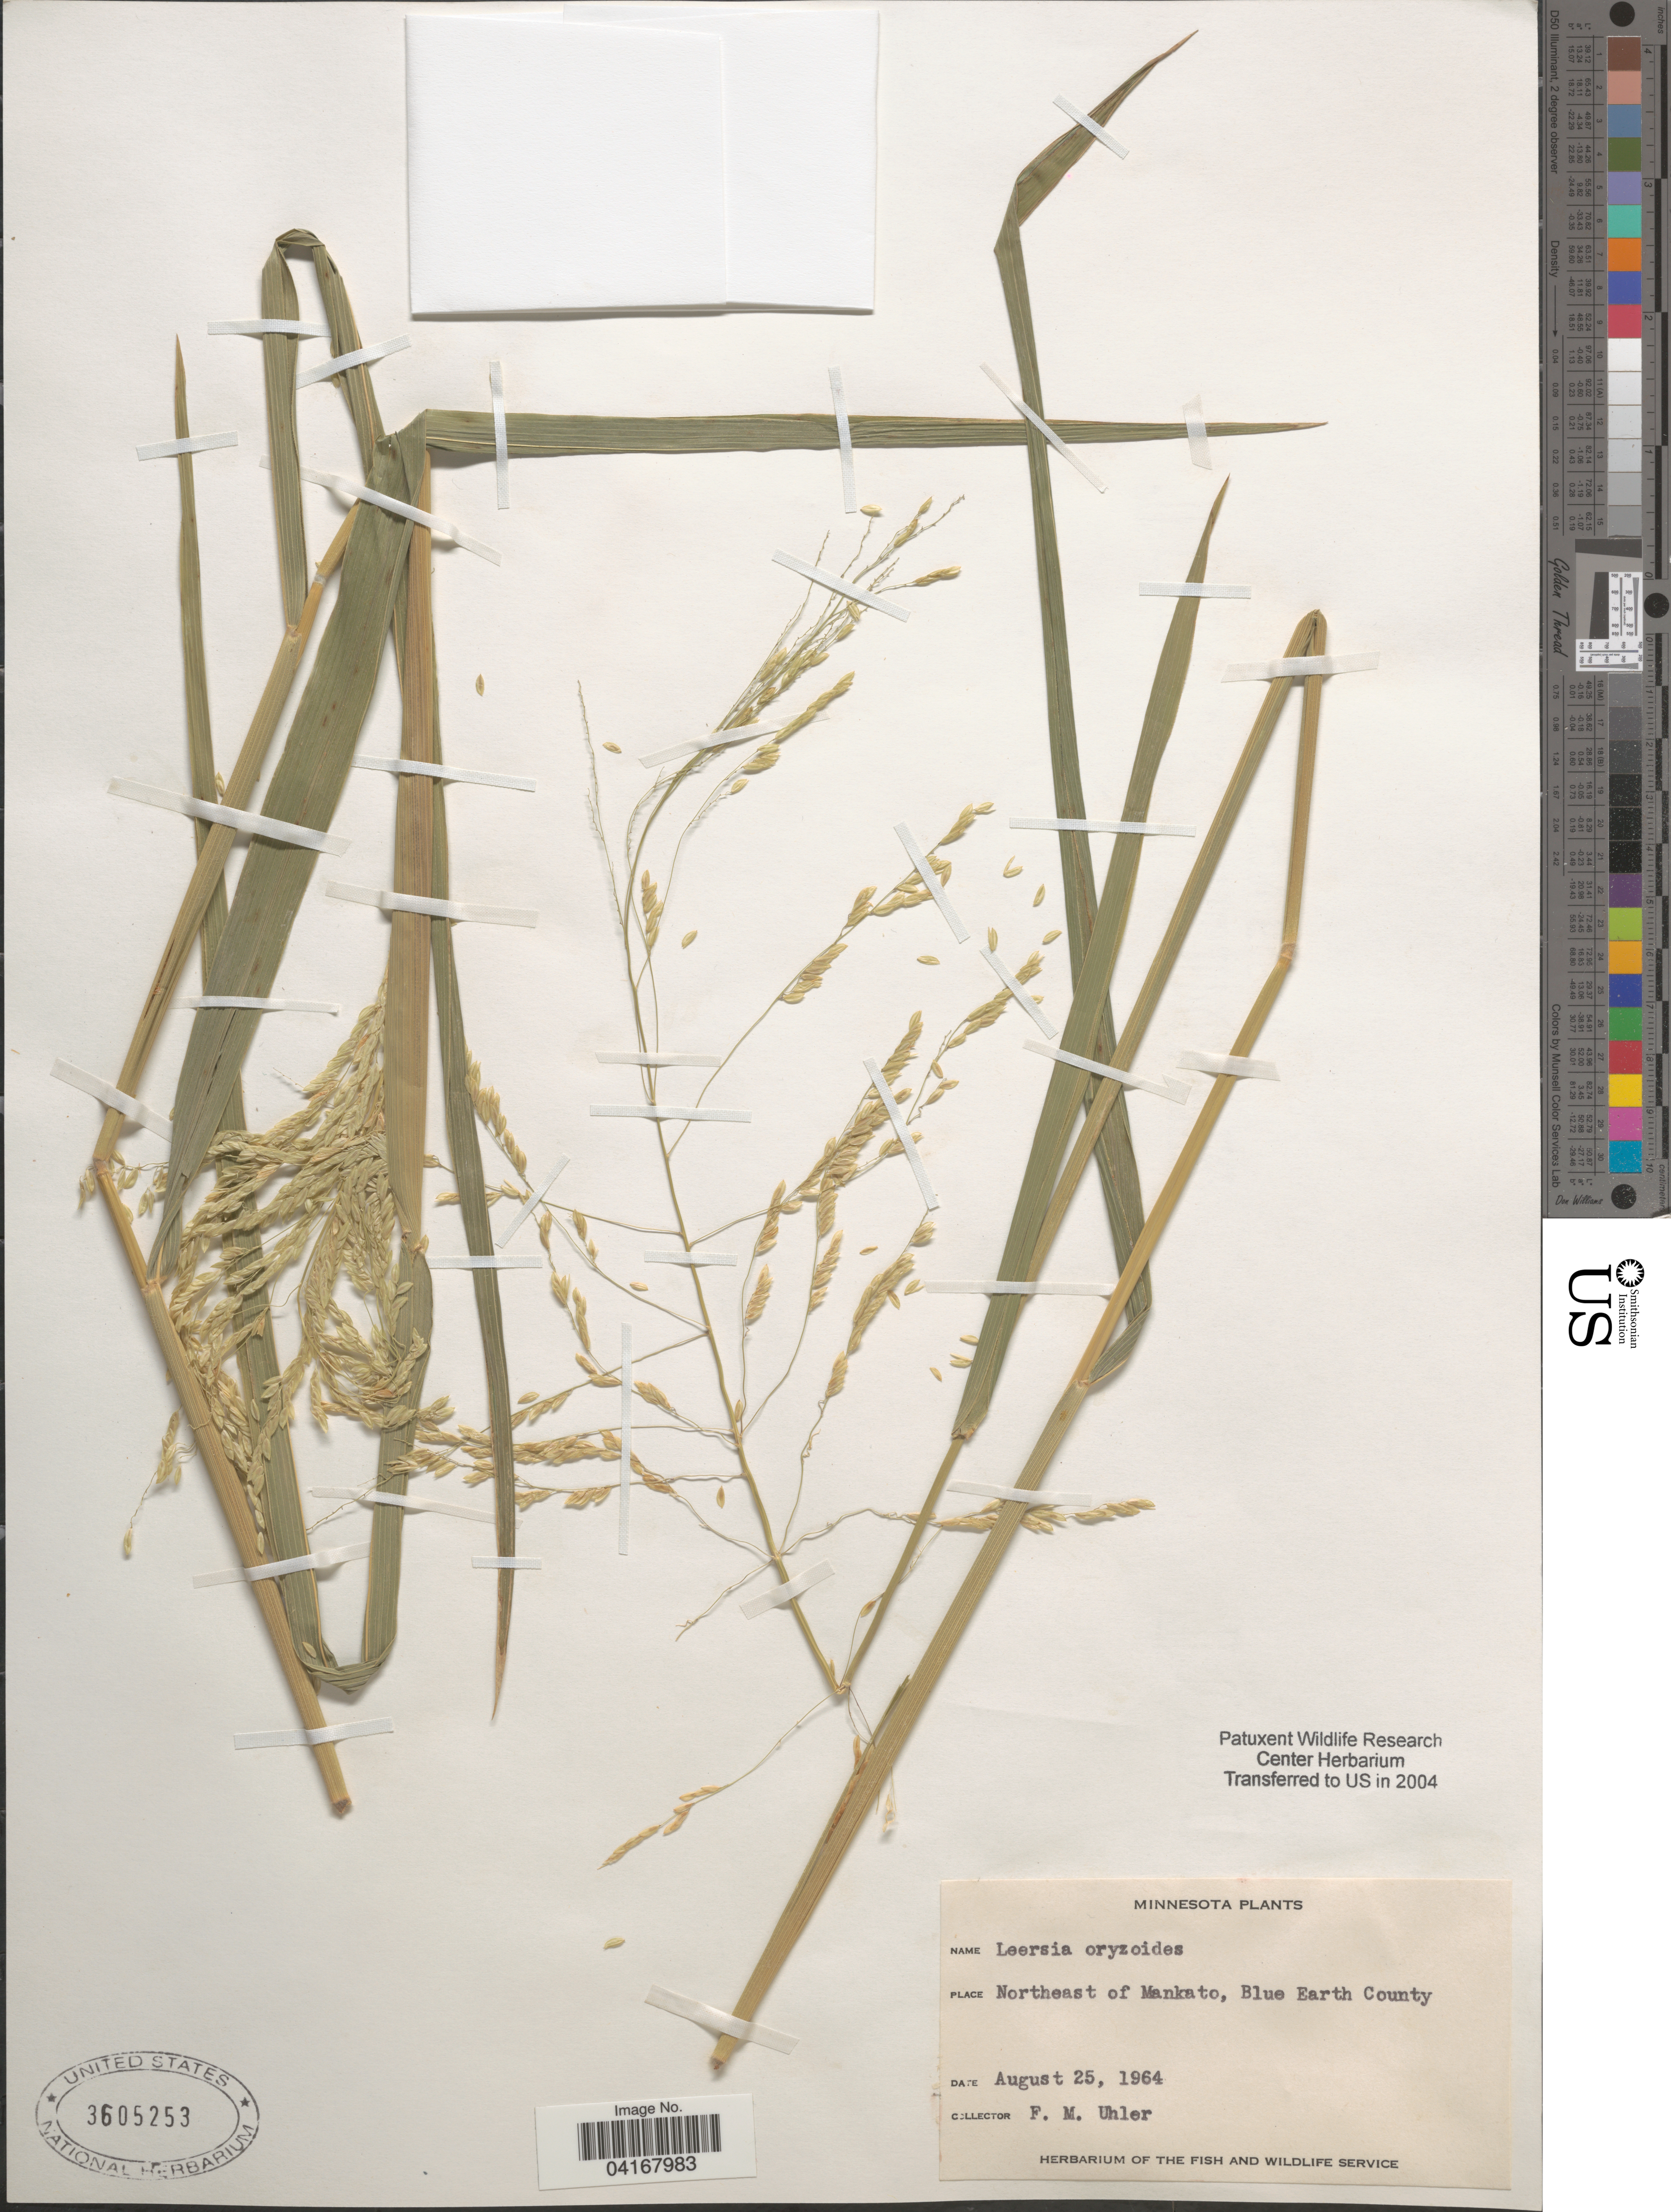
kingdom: Plantae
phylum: Tracheophyta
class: Liliopsida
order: Poales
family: Poaceae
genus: Leersia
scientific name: Leersia oryzoides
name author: (L.) Sw.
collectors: F. M. Uhler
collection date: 1964-08-25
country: United States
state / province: Minnesota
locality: Northeast of Mankato, Blue Earth County.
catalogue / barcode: US 3605253